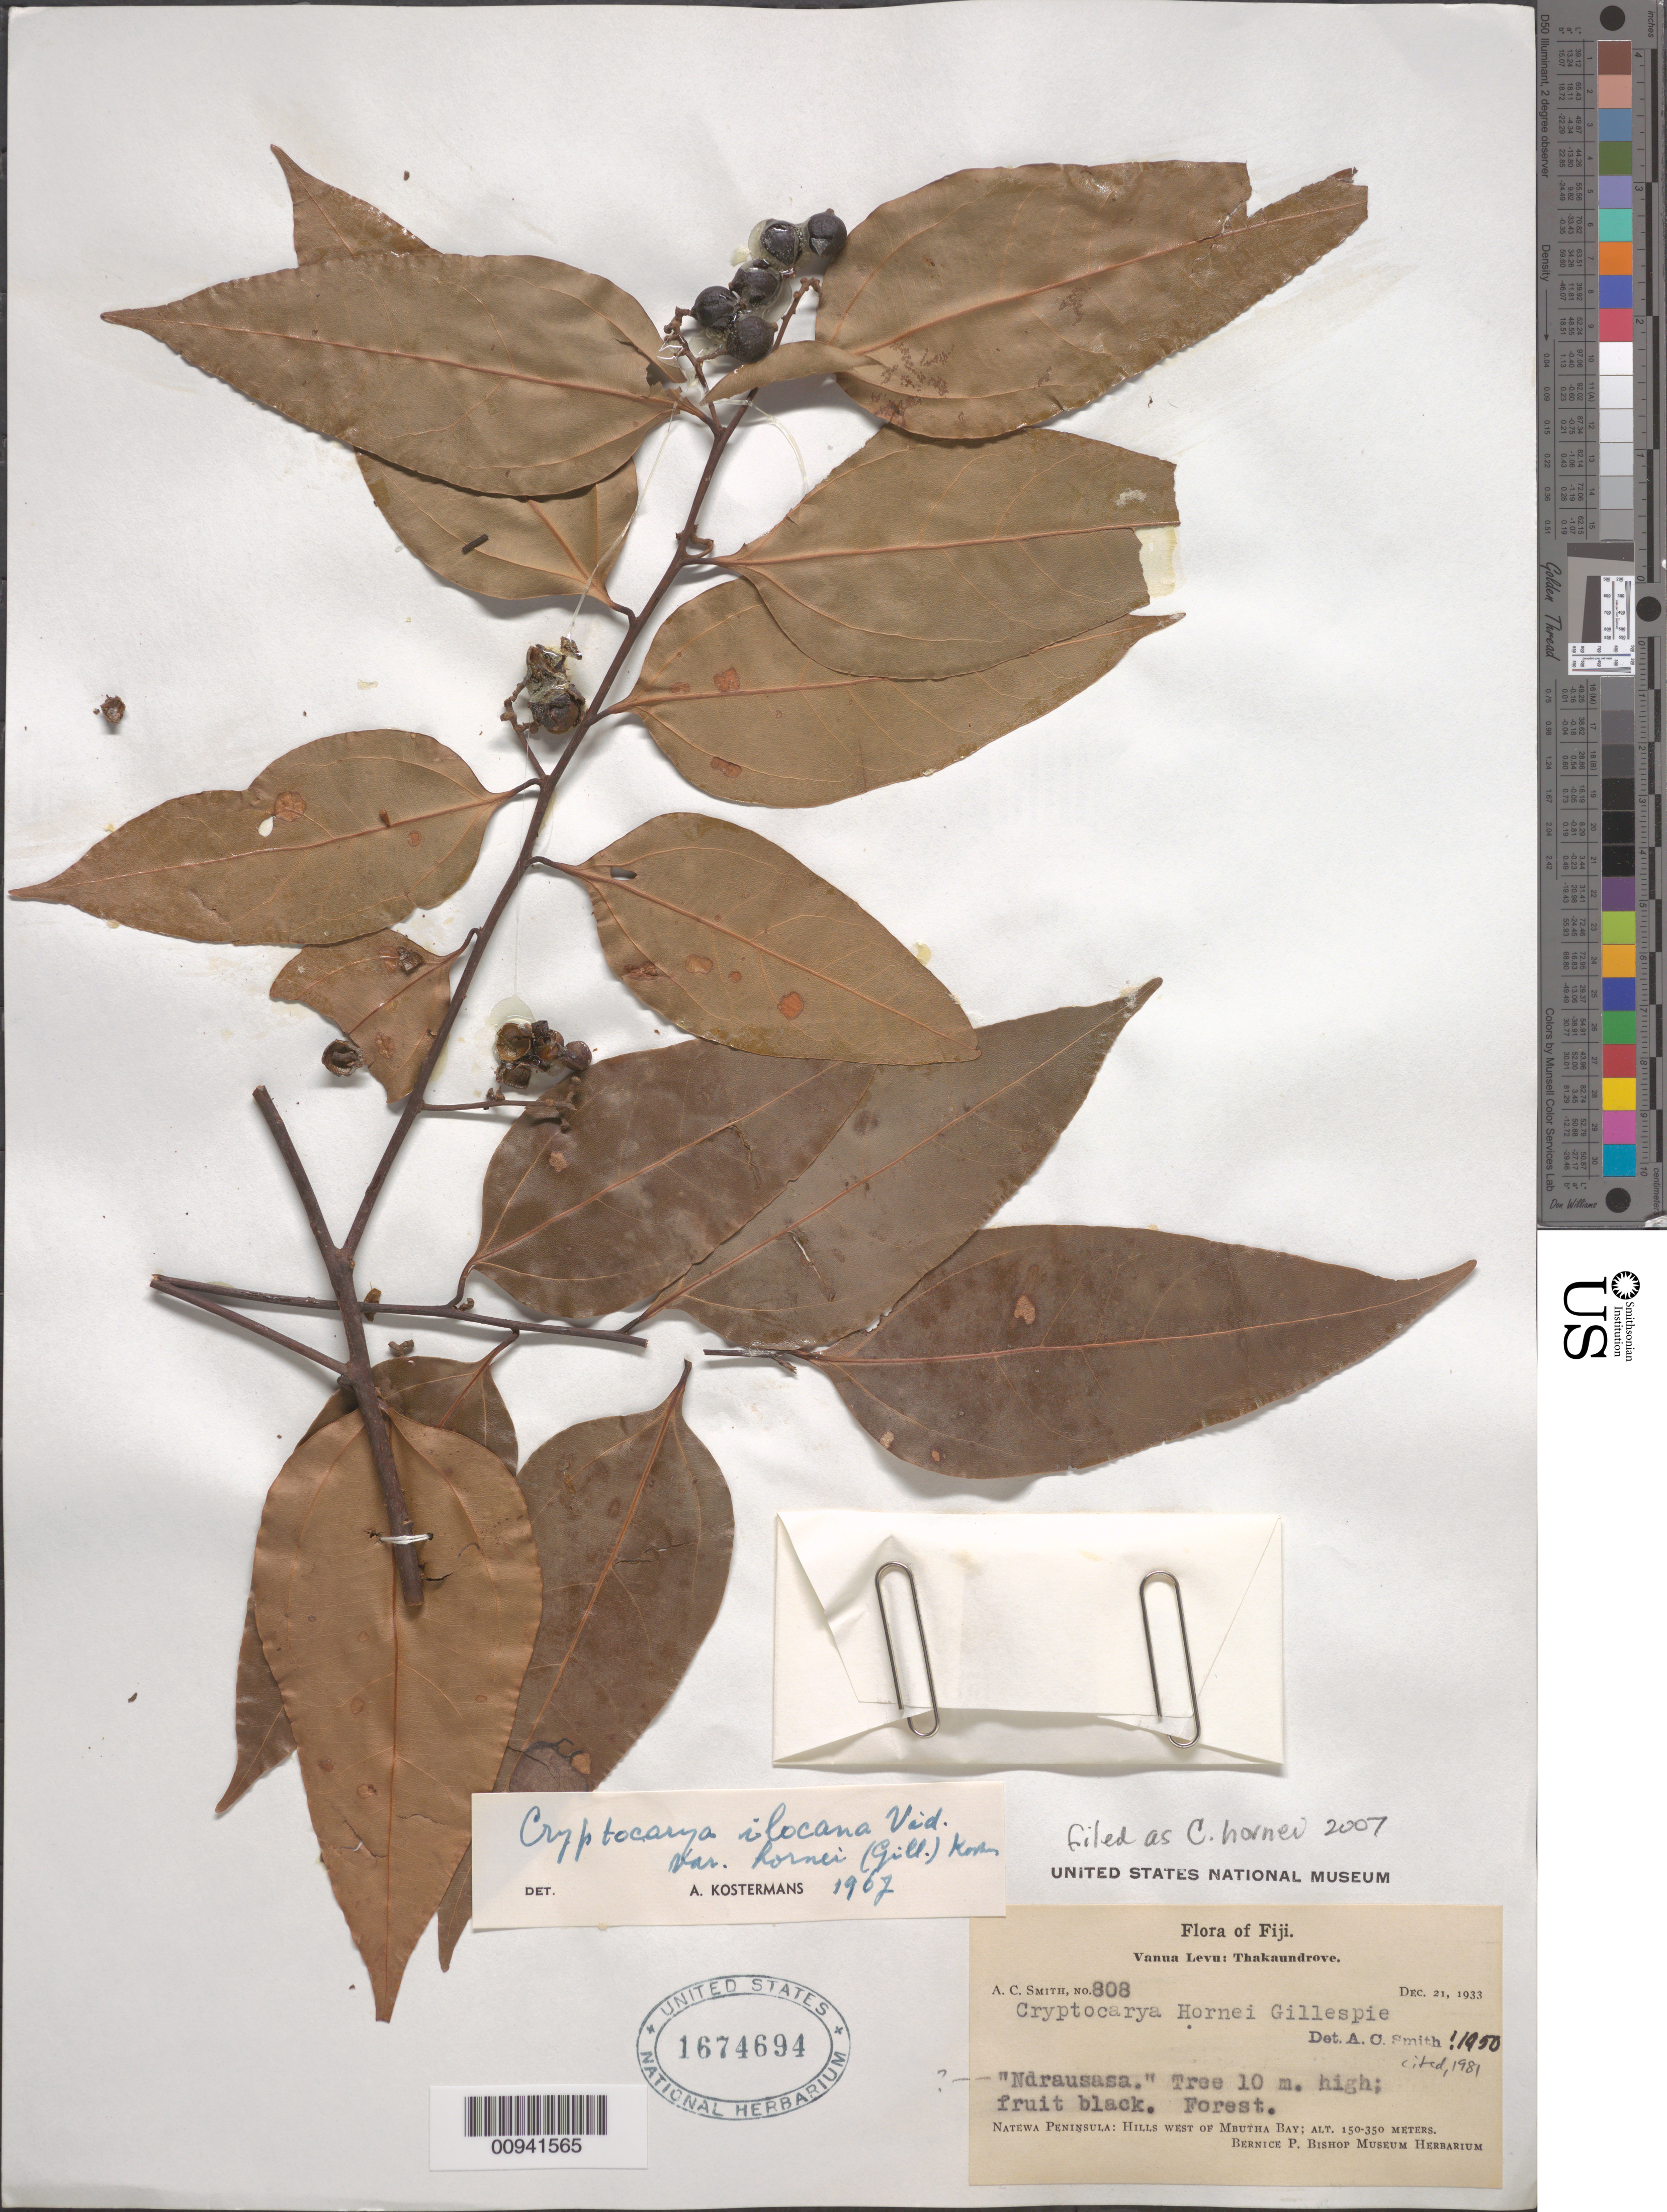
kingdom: Plantae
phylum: Tracheophyta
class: Magnoliopsida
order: Laurales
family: Lauraceae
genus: Cryptocarya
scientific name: Cryptocarya hornei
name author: Gillespie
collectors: C. A. Smith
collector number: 808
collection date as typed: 21 Dec 1933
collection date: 1933-12-21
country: Fiji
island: Vanua Levu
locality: Thakaundrove. Natewa Peninsula: Hills west of Mbutha Bay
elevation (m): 150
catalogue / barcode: US 1674694